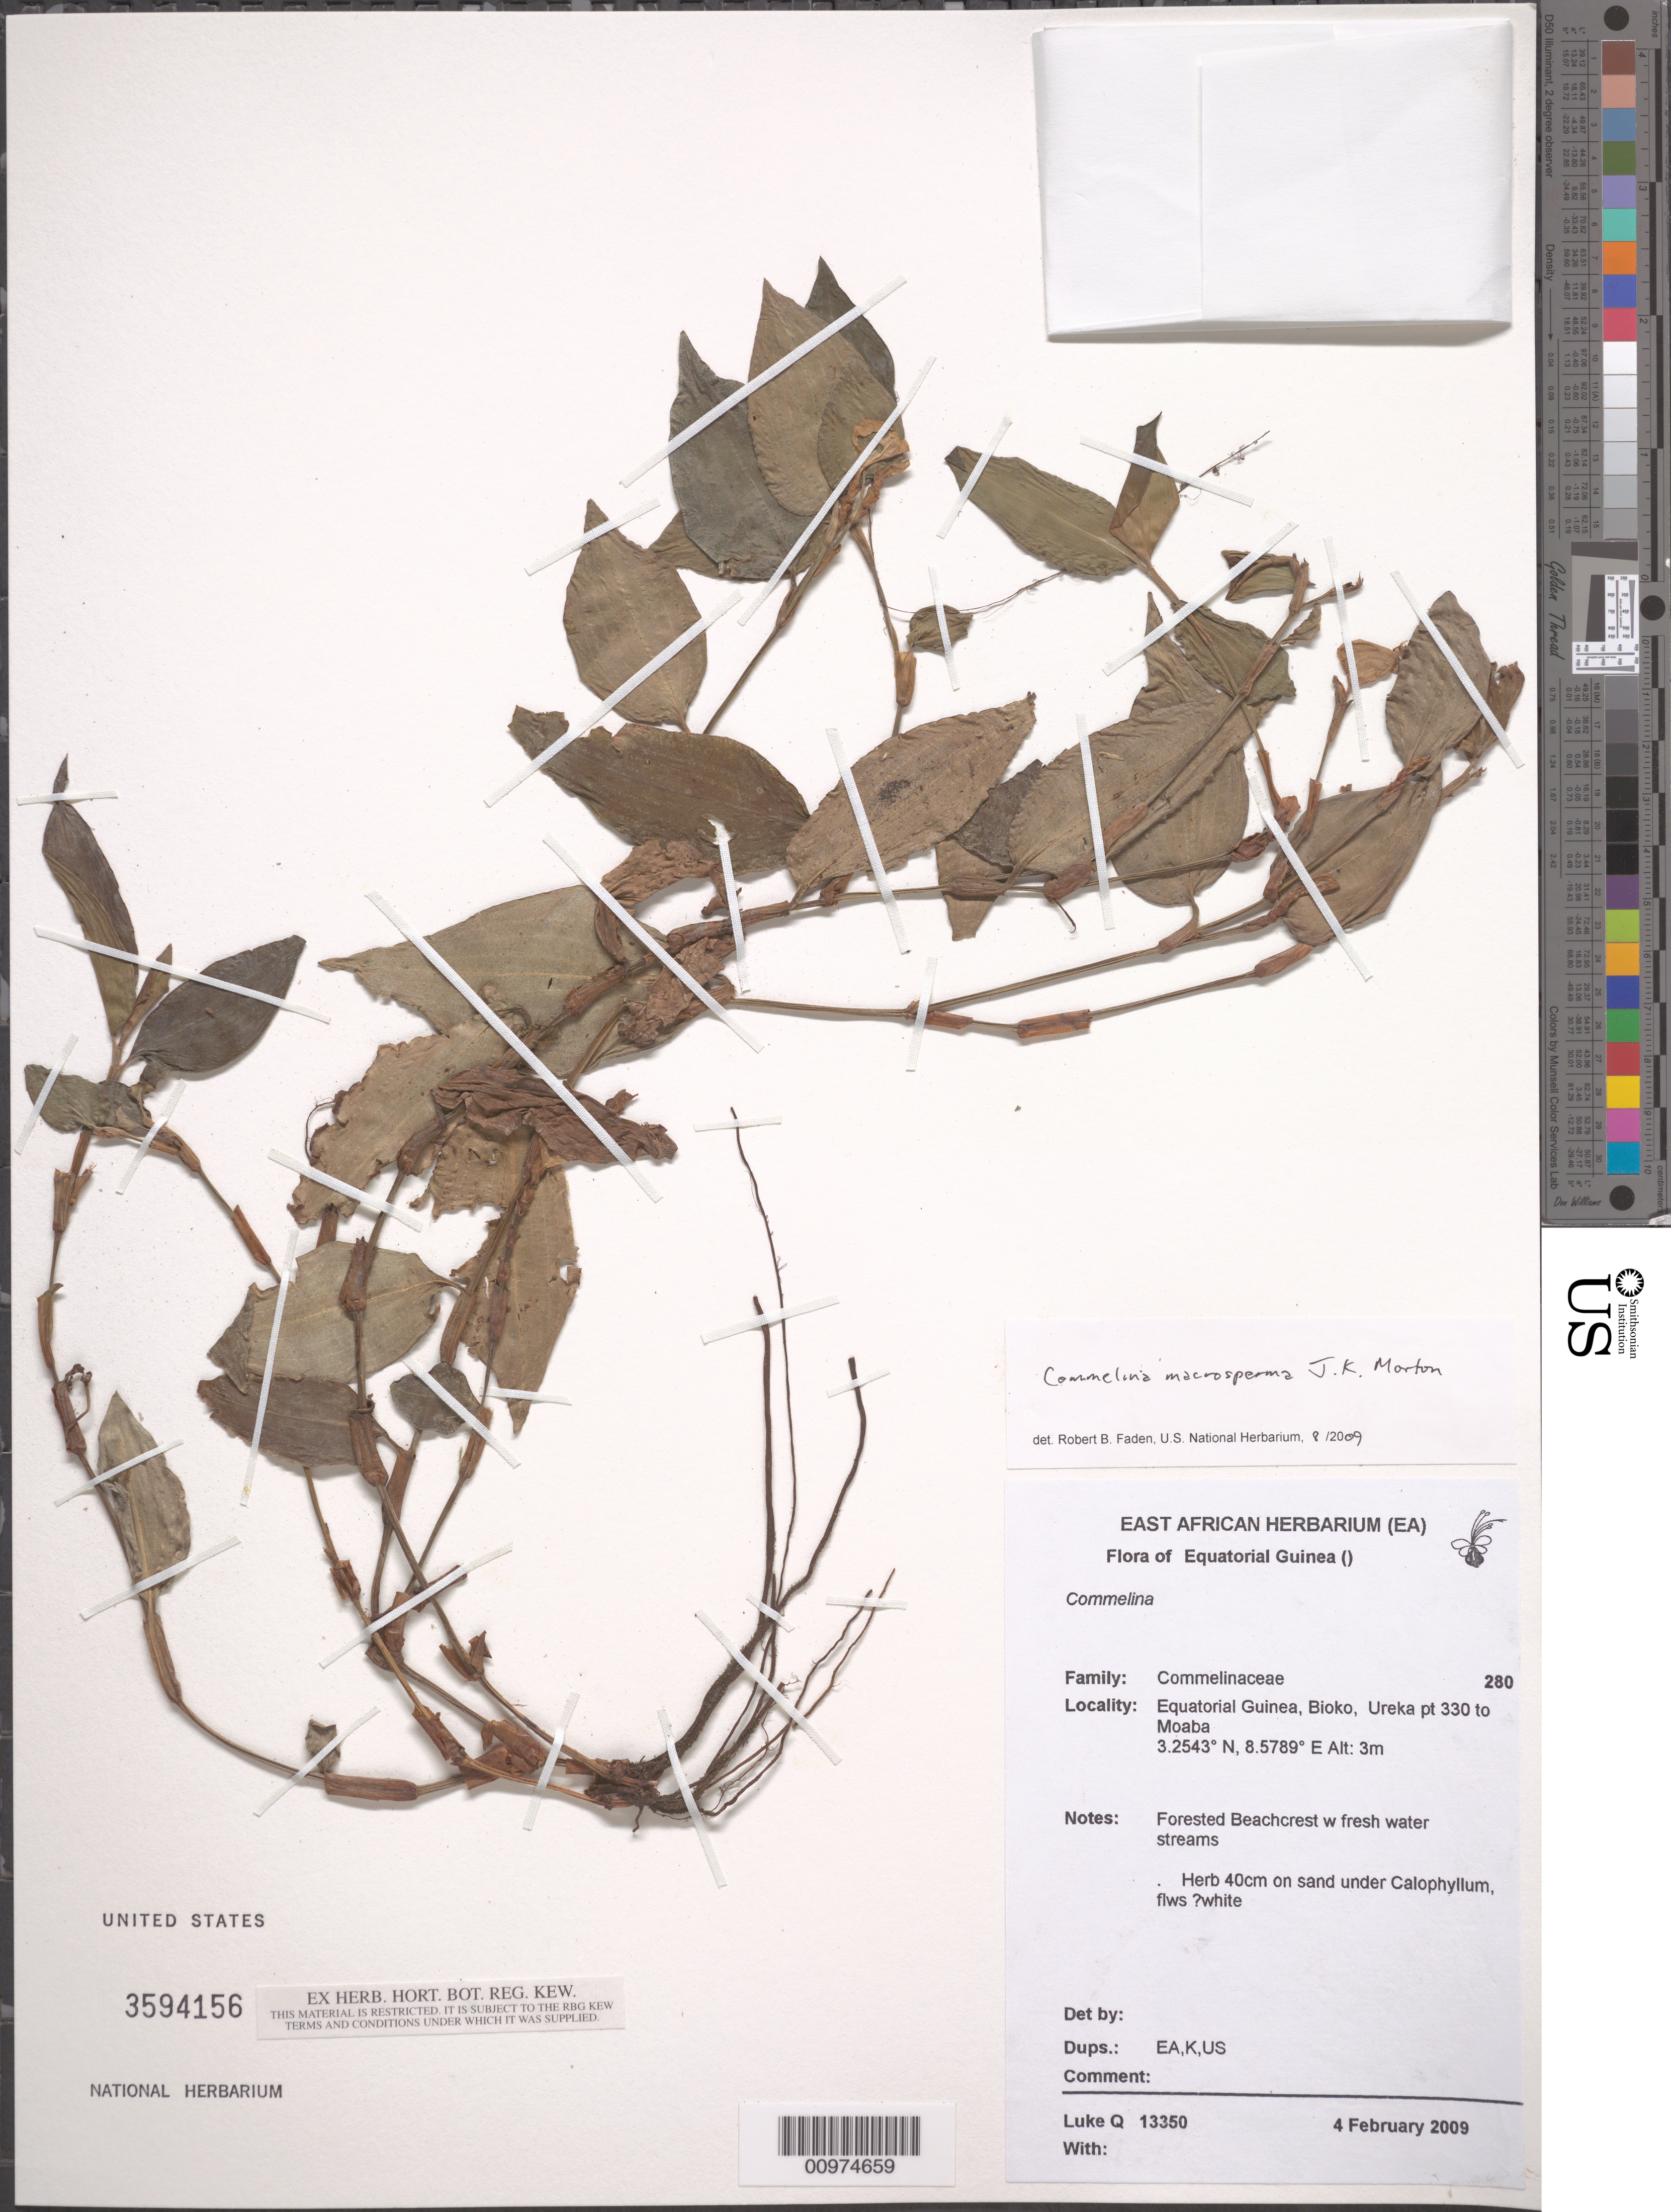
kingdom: Plantae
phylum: Tracheophyta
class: Liliopsida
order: Commelinales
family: Commelinaceae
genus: Commelina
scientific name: Commelina macrosperma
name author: J.K. Morton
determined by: Faden, Robert B., (US), Smithsonian Institution - National Museum of Natural History (UNITED STATES)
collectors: Q. Luke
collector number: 13350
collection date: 2009-02-04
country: Equatorial Guinea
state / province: Bioko Sur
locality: Ureka pt 330 to Moaba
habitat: Forested Beachcrest w fresh water streams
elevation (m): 3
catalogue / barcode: US 3594156